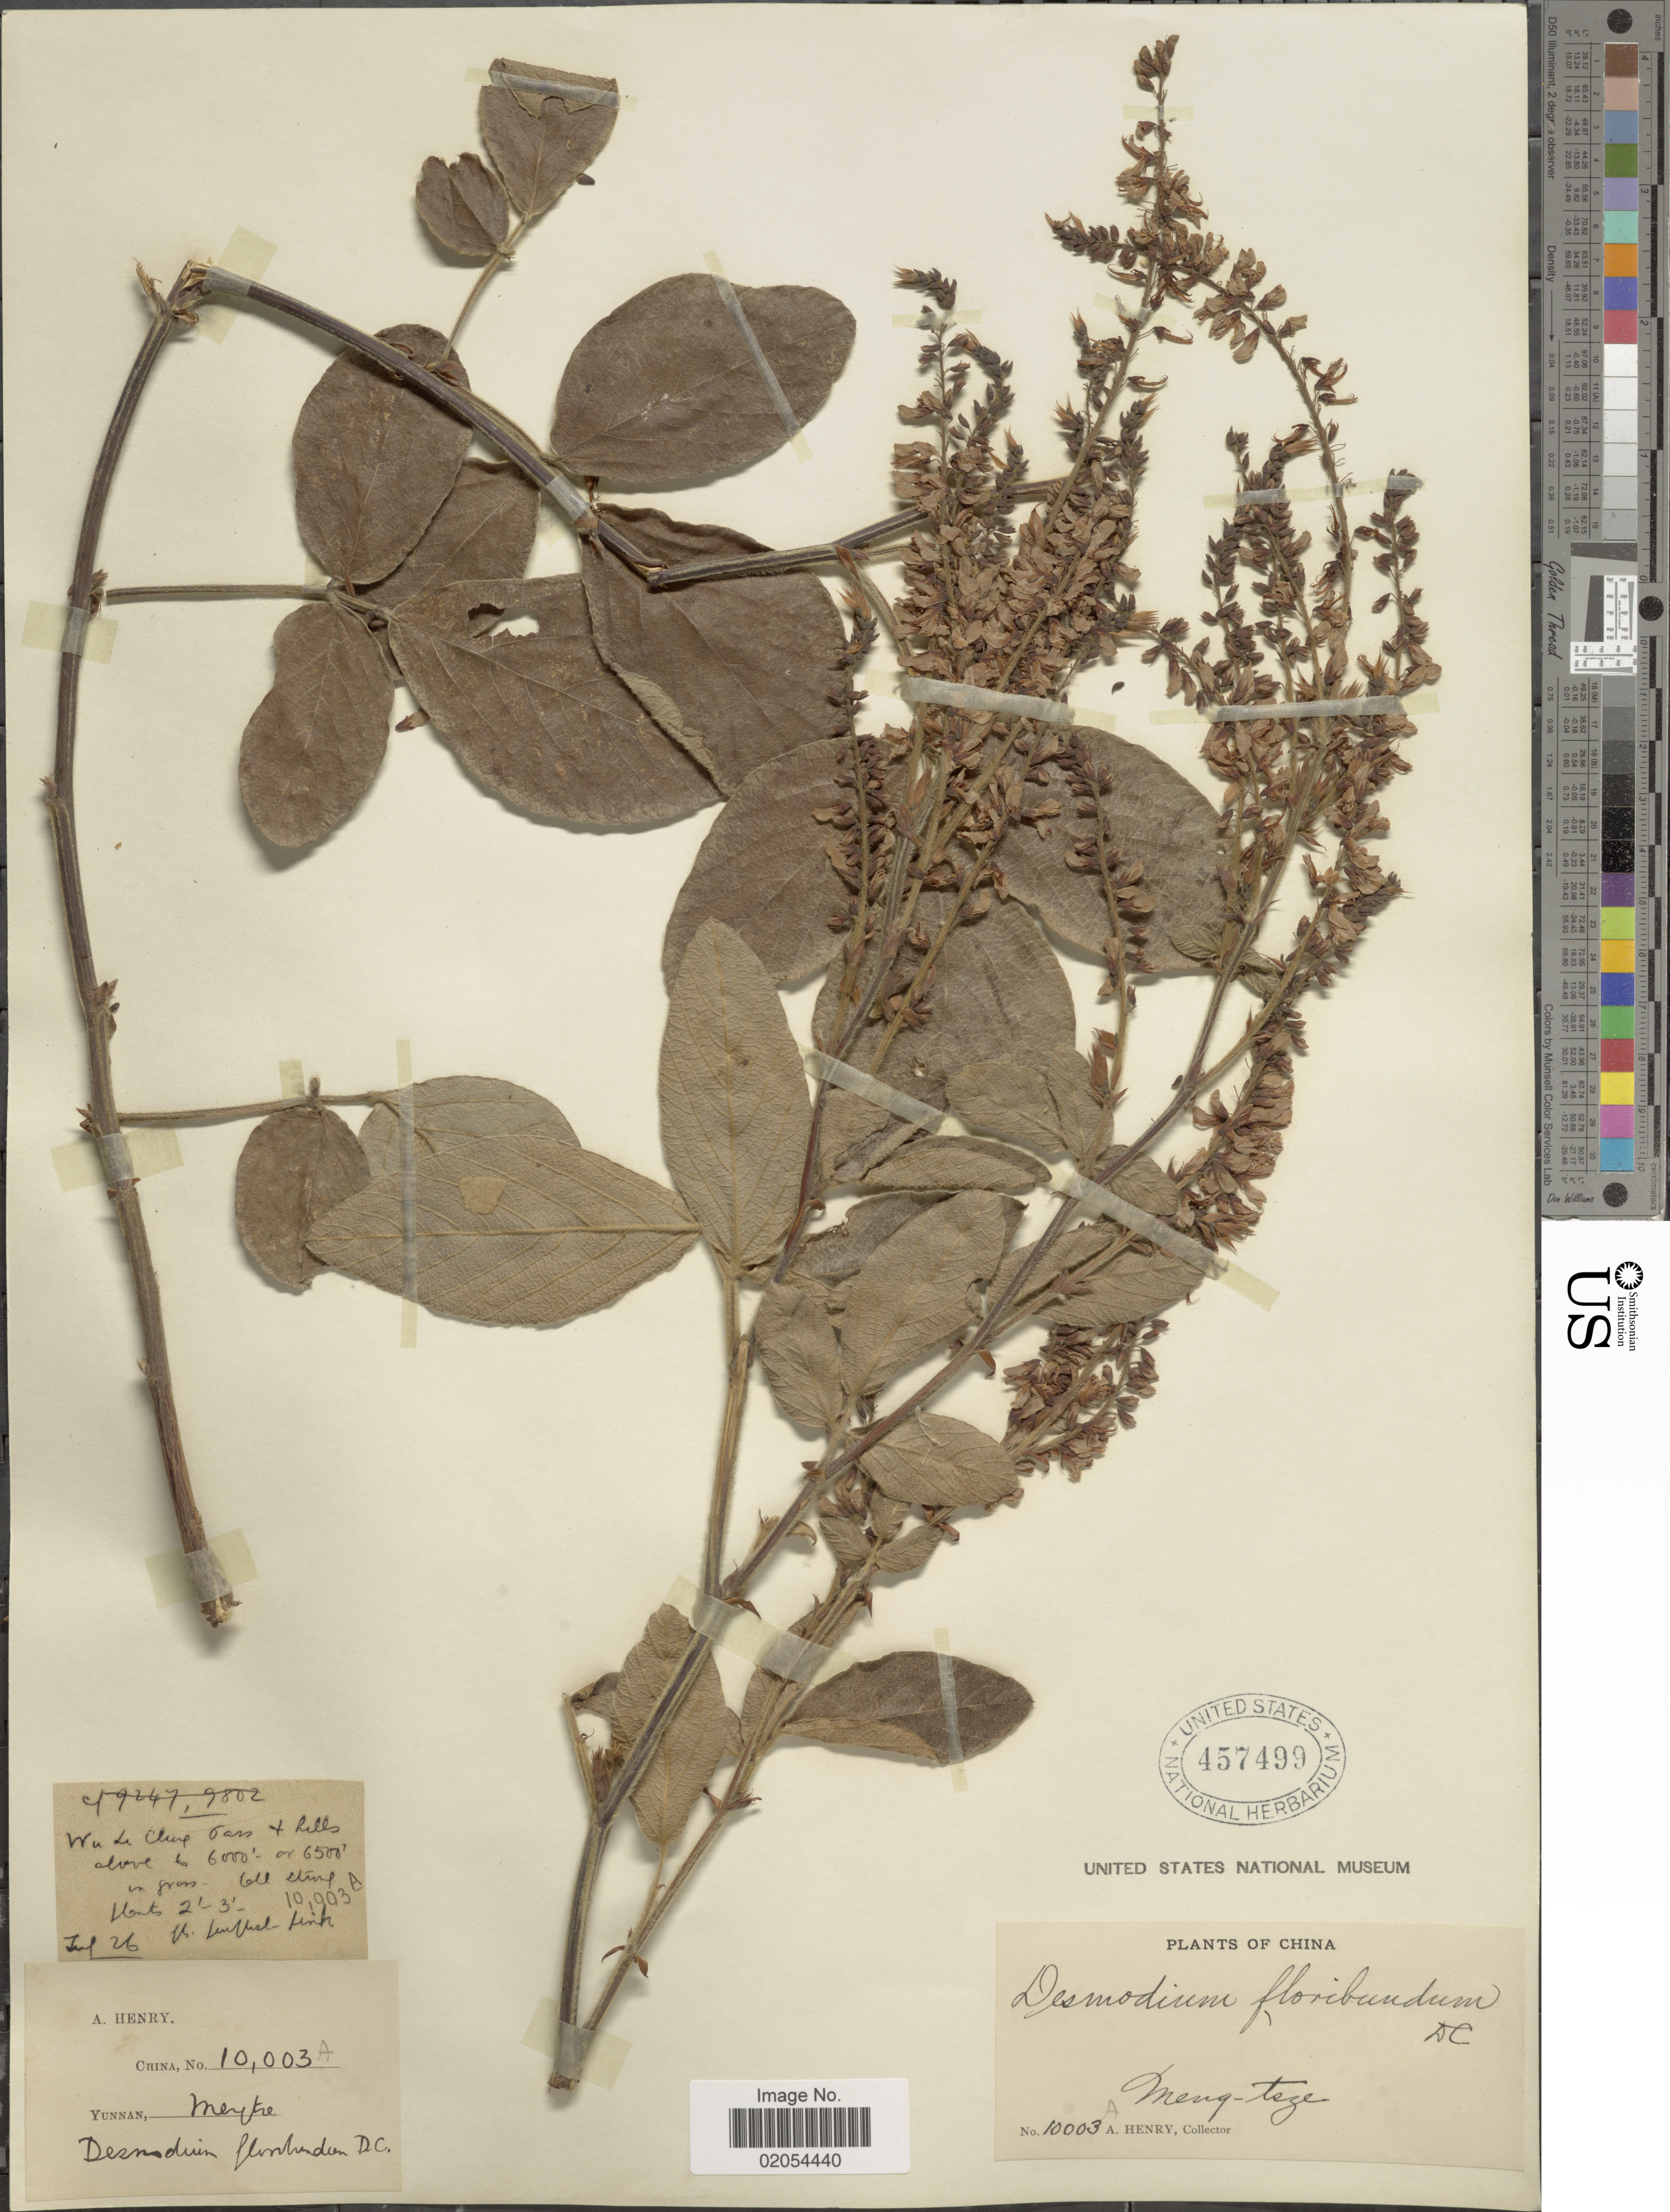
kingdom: Plantae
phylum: Tracheophyta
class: Magnoliopsida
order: Fabales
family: Fabaceae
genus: Ototropis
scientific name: Ototropis multiflora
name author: (DC.) H. Ohashi & K. Ohashi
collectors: A. Henry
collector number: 10003 A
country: China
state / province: Yunnan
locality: Meng-tsze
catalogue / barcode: US 457499